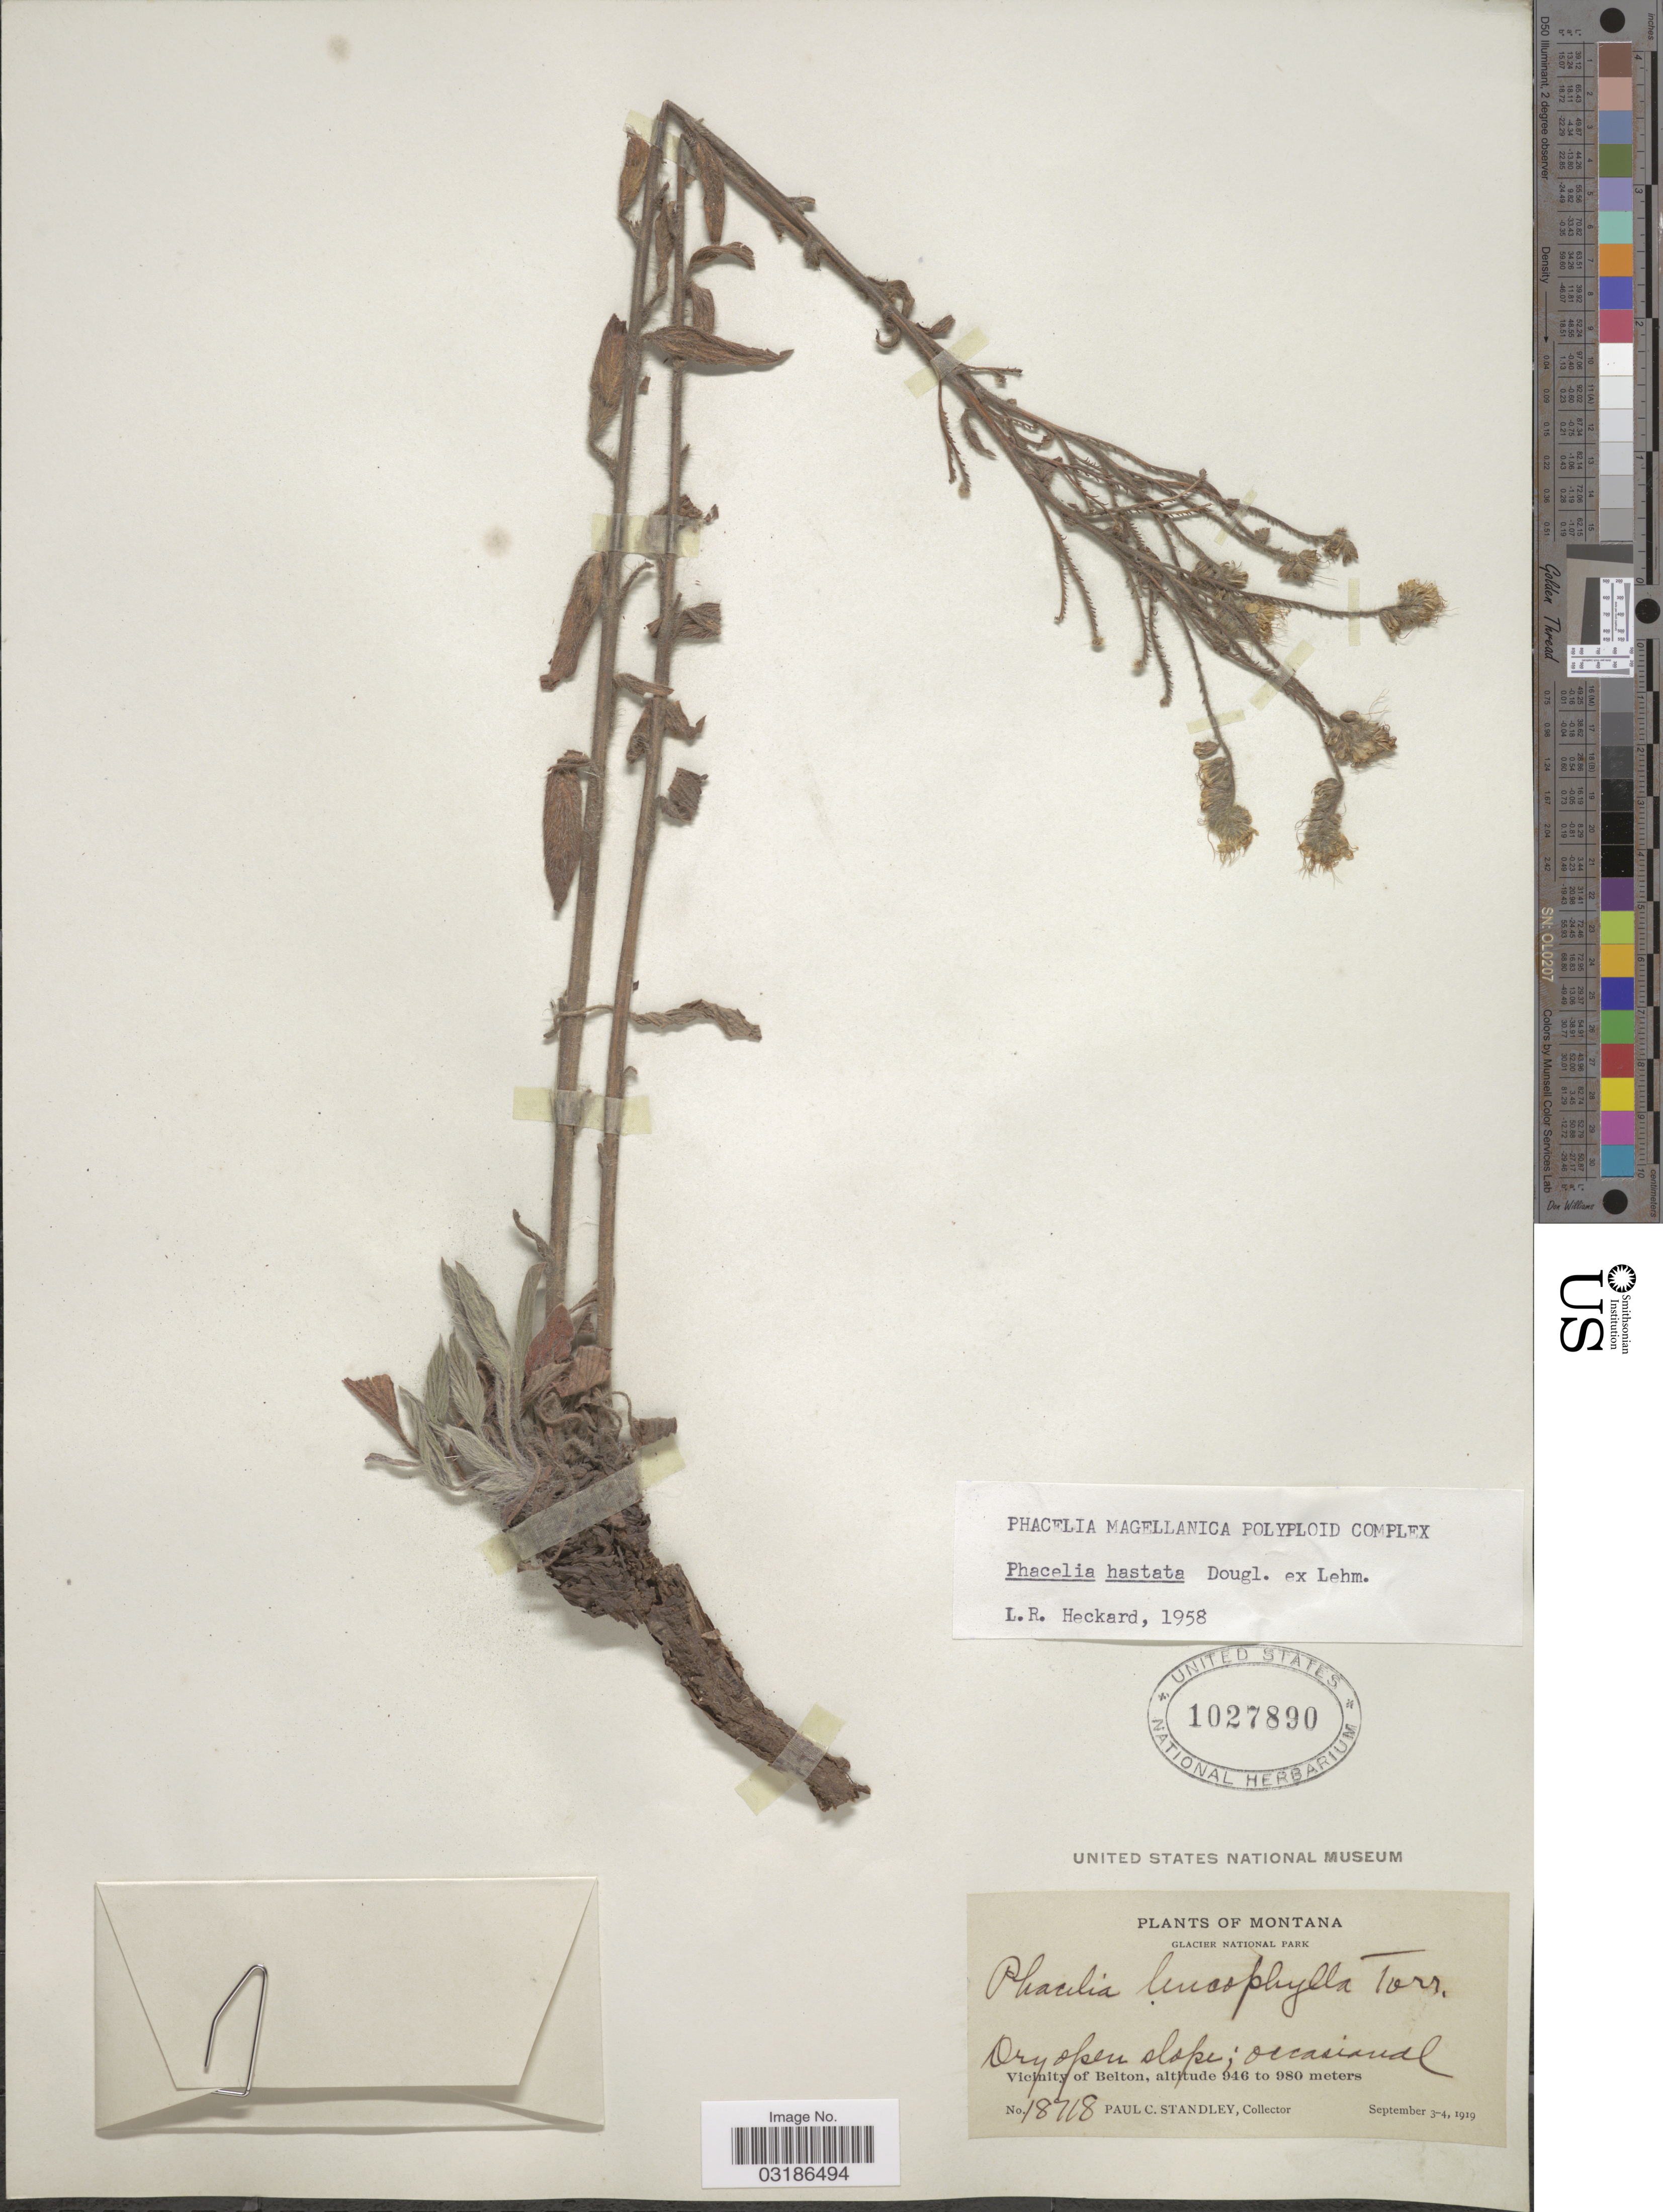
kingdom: Plantae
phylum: Tracheophyta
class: Magnoliopsida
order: Boraginales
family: Hydrophyllaceae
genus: Phacelia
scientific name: Phacelia hastata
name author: Douglas ex Lehm.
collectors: P. C. Standley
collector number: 18718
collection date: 1919-09-03/1919-09-04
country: United States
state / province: Montana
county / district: Flathead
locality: Glacier National Park, Vicinity of Belton.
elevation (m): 946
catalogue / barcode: US 1027890